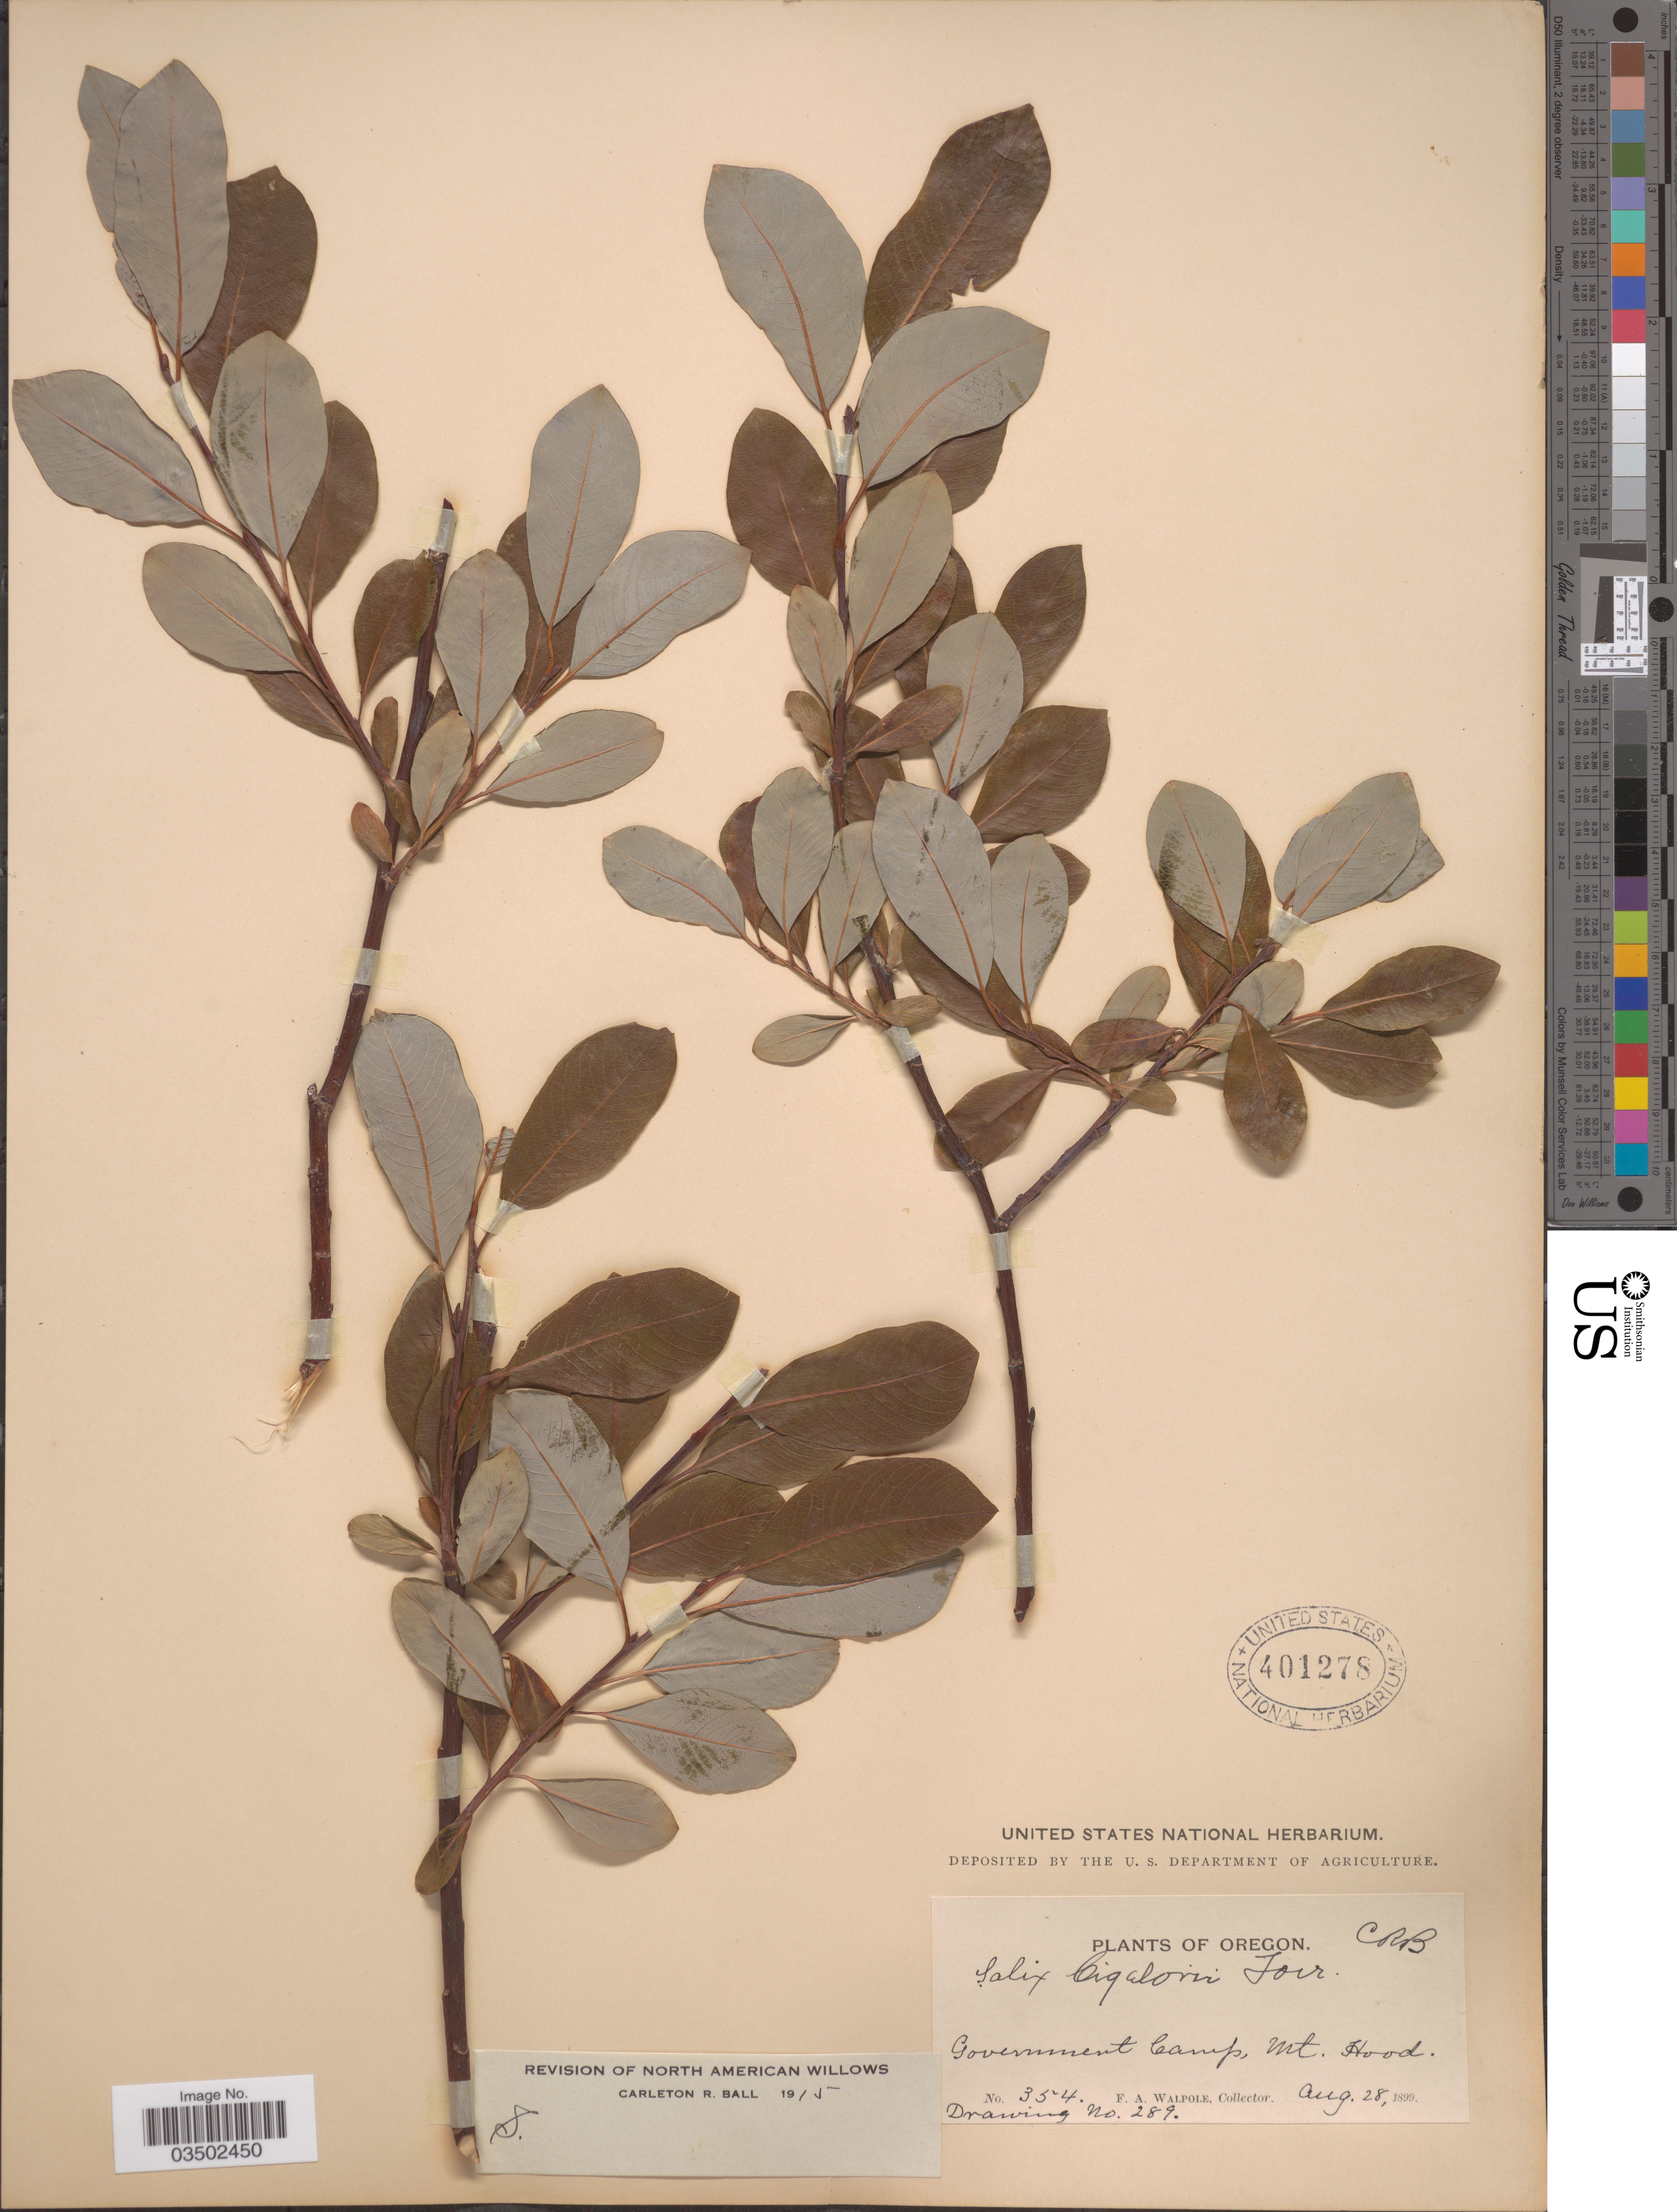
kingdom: Plantae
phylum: Tracheophyta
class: Magnoliopsida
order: Malpighiales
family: Salicaceae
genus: Salix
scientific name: Salix planifolia var. pennata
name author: (C.R. Ball) C.R. Ball ex Dutilly et al.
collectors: F. Walpole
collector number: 354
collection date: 1899-08-28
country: United States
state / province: Oregon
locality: Government Camp, Mt. Hood.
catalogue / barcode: US 401278